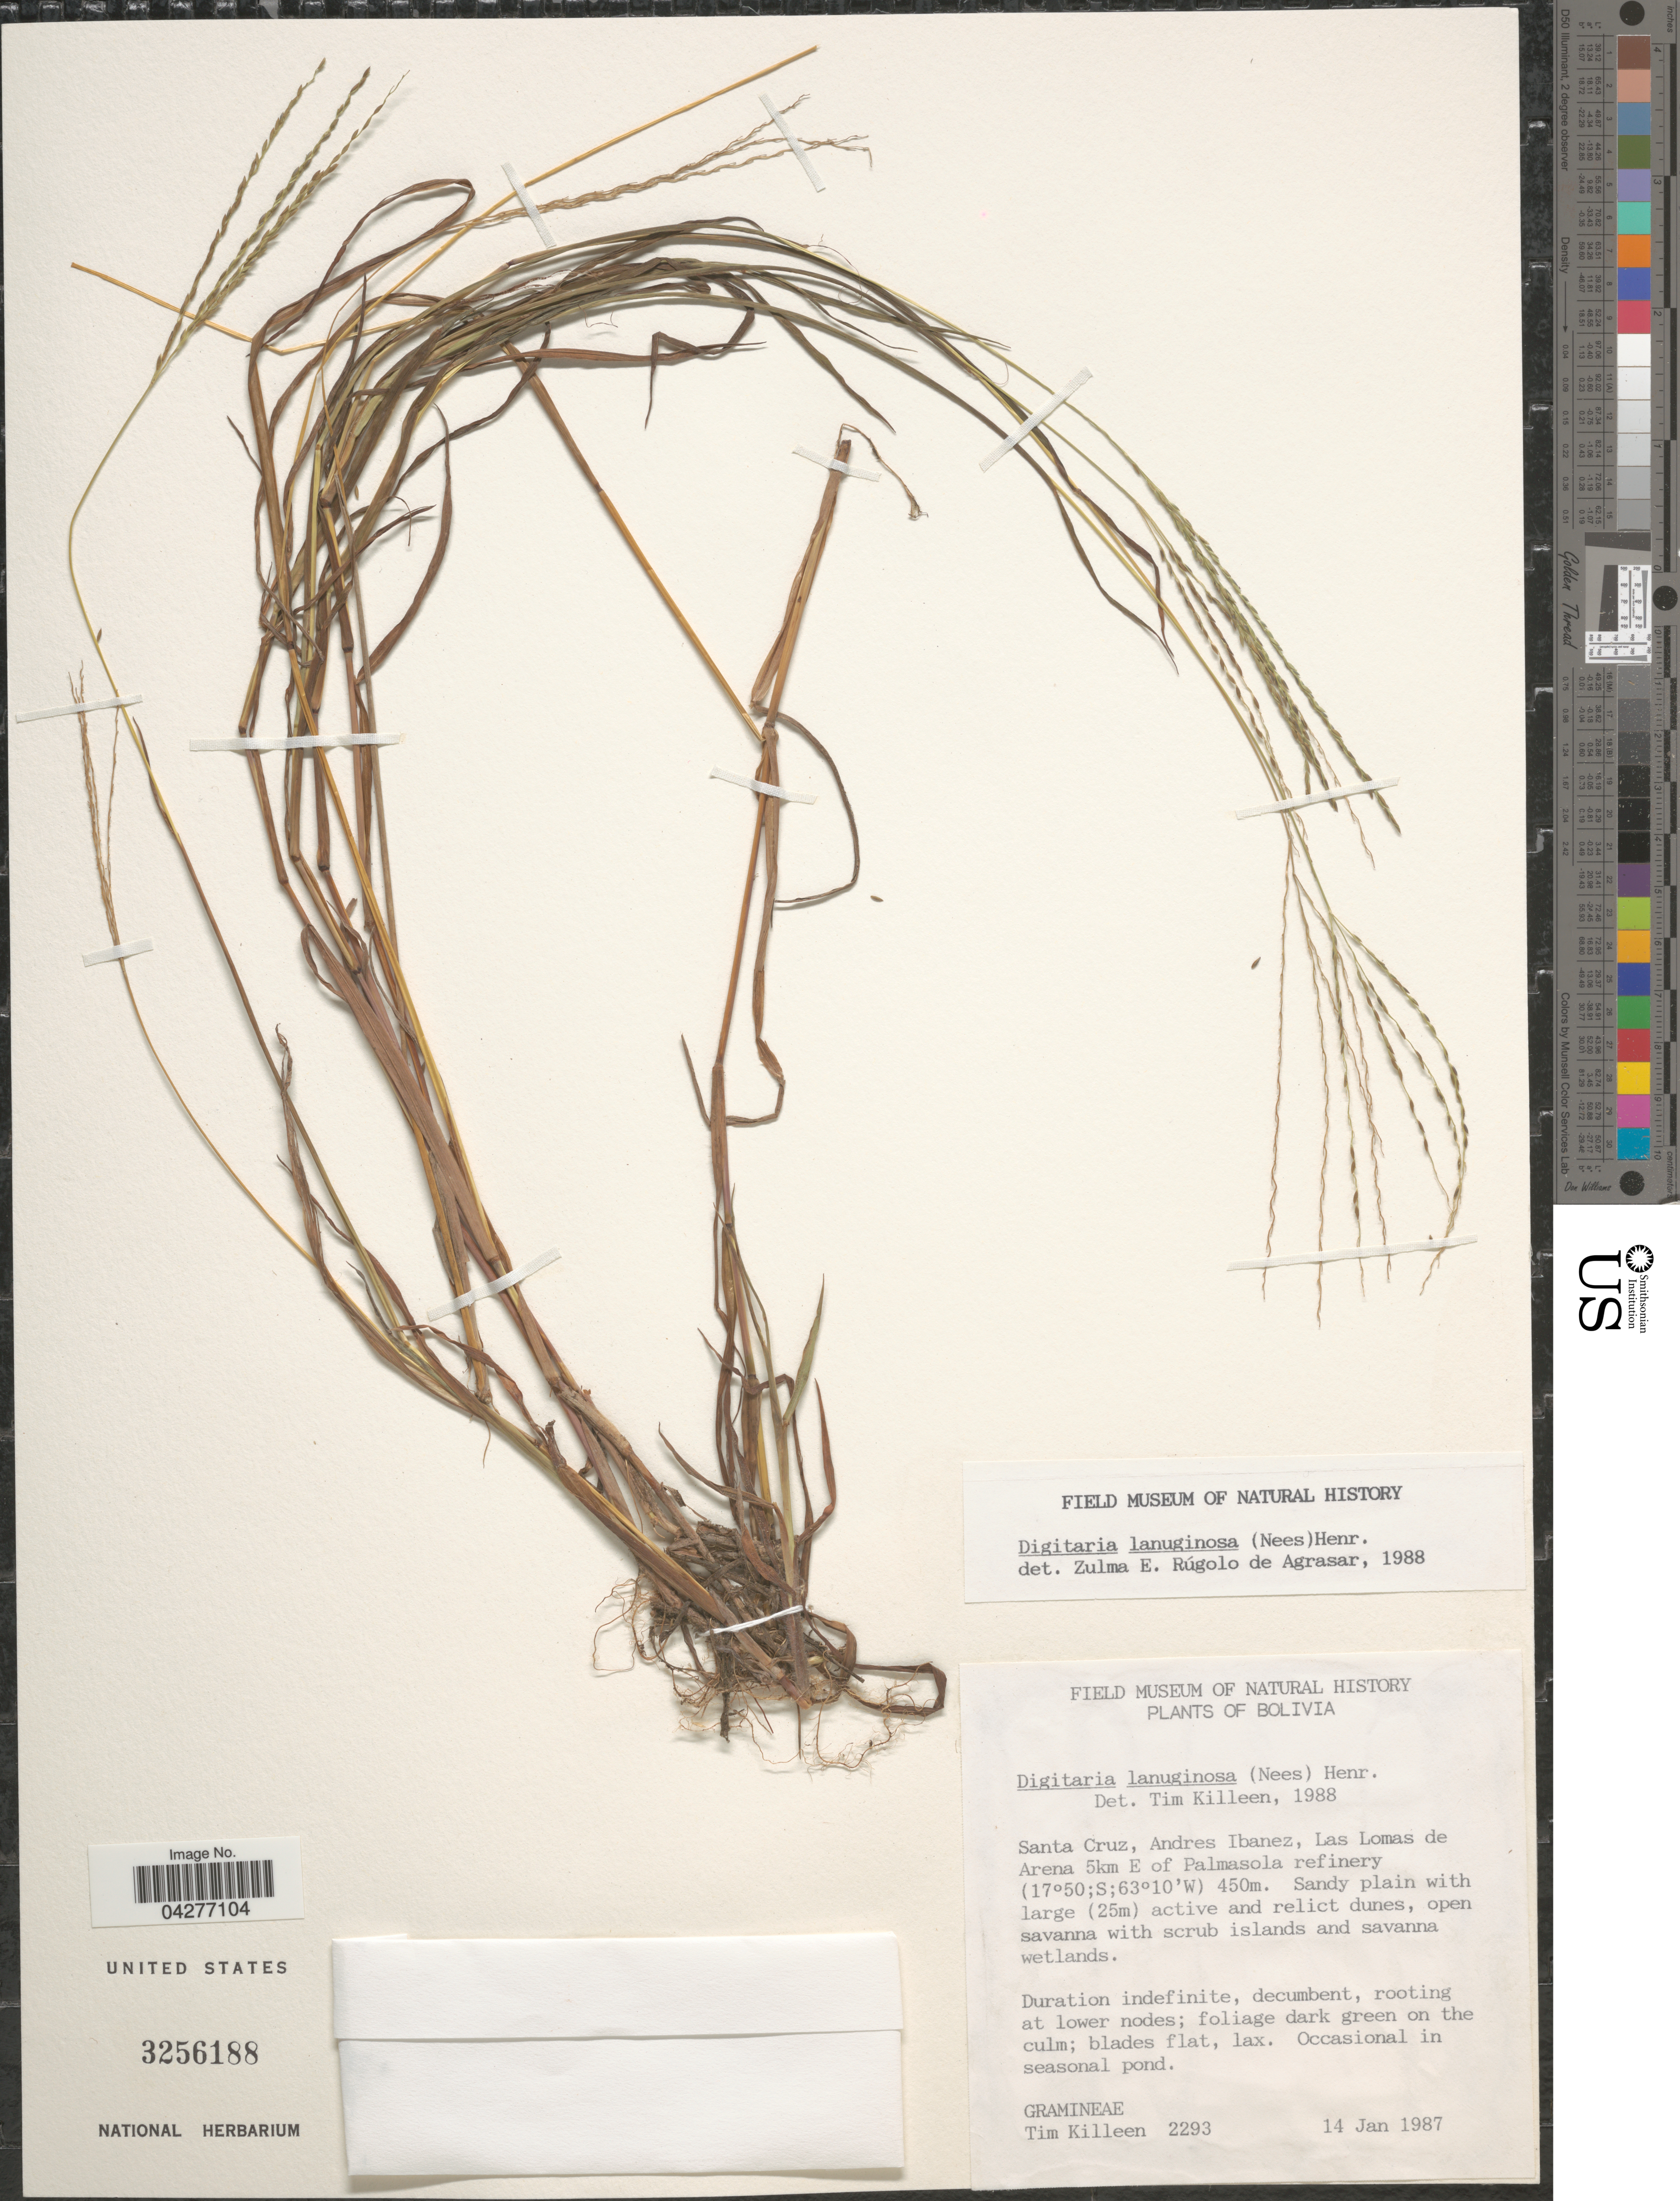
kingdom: Plantae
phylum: Tracheophyta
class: Liliopsida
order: Poales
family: Poaceae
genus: Digitaria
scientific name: Digitaria lanuginosa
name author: (Nees) Henr.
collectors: T. J. Killeen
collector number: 2293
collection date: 1987-01-14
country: Bolivia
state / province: Santa Cruz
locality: Andres Ibanez, Las Lomas de Arena 5km E of Palmasola refinery.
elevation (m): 450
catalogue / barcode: US 3256188